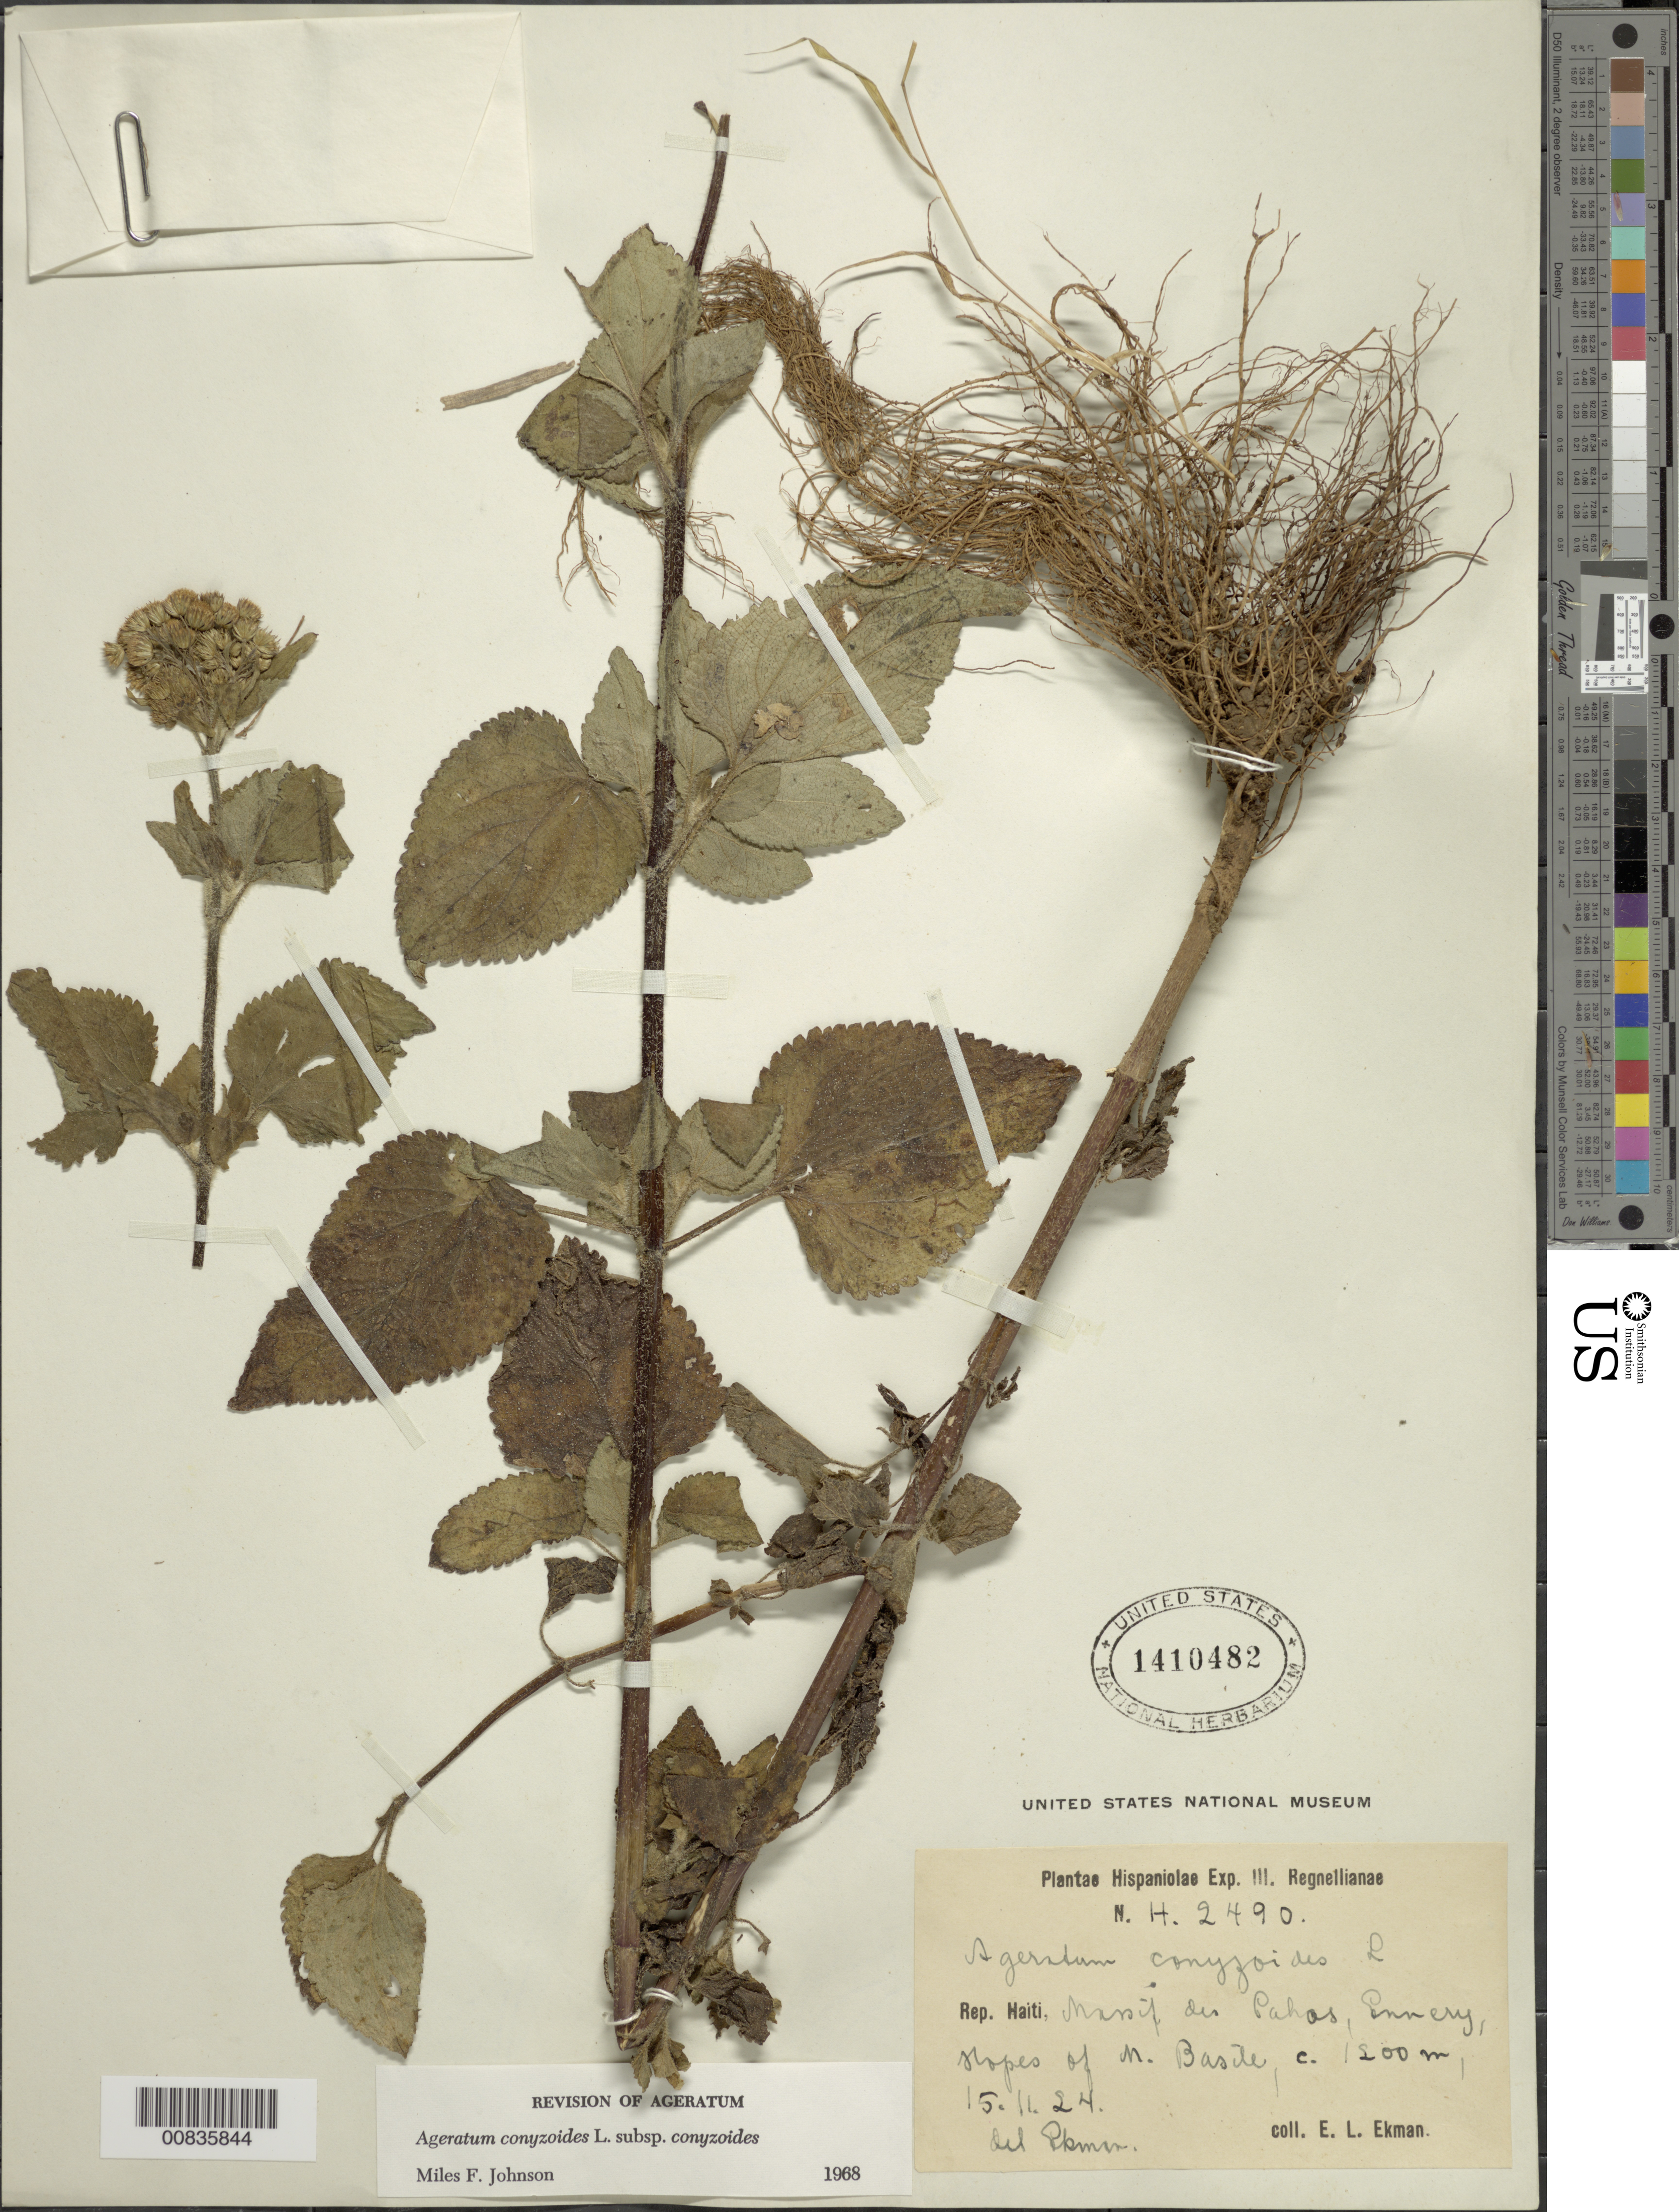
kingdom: Plantae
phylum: Tracheophyta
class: Magnoliopsida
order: Asterales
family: Asteraceae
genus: Ageratum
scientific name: Ageratum conyzoides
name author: L.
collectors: E. L. Ekman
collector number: H 2490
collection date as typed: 15 Nov 1924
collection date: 1924-11-15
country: Haiti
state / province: Artibonite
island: Hispaniola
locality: Massif de Cahos, Ennery, slopes of M. Basile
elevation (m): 1200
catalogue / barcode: US 1410482